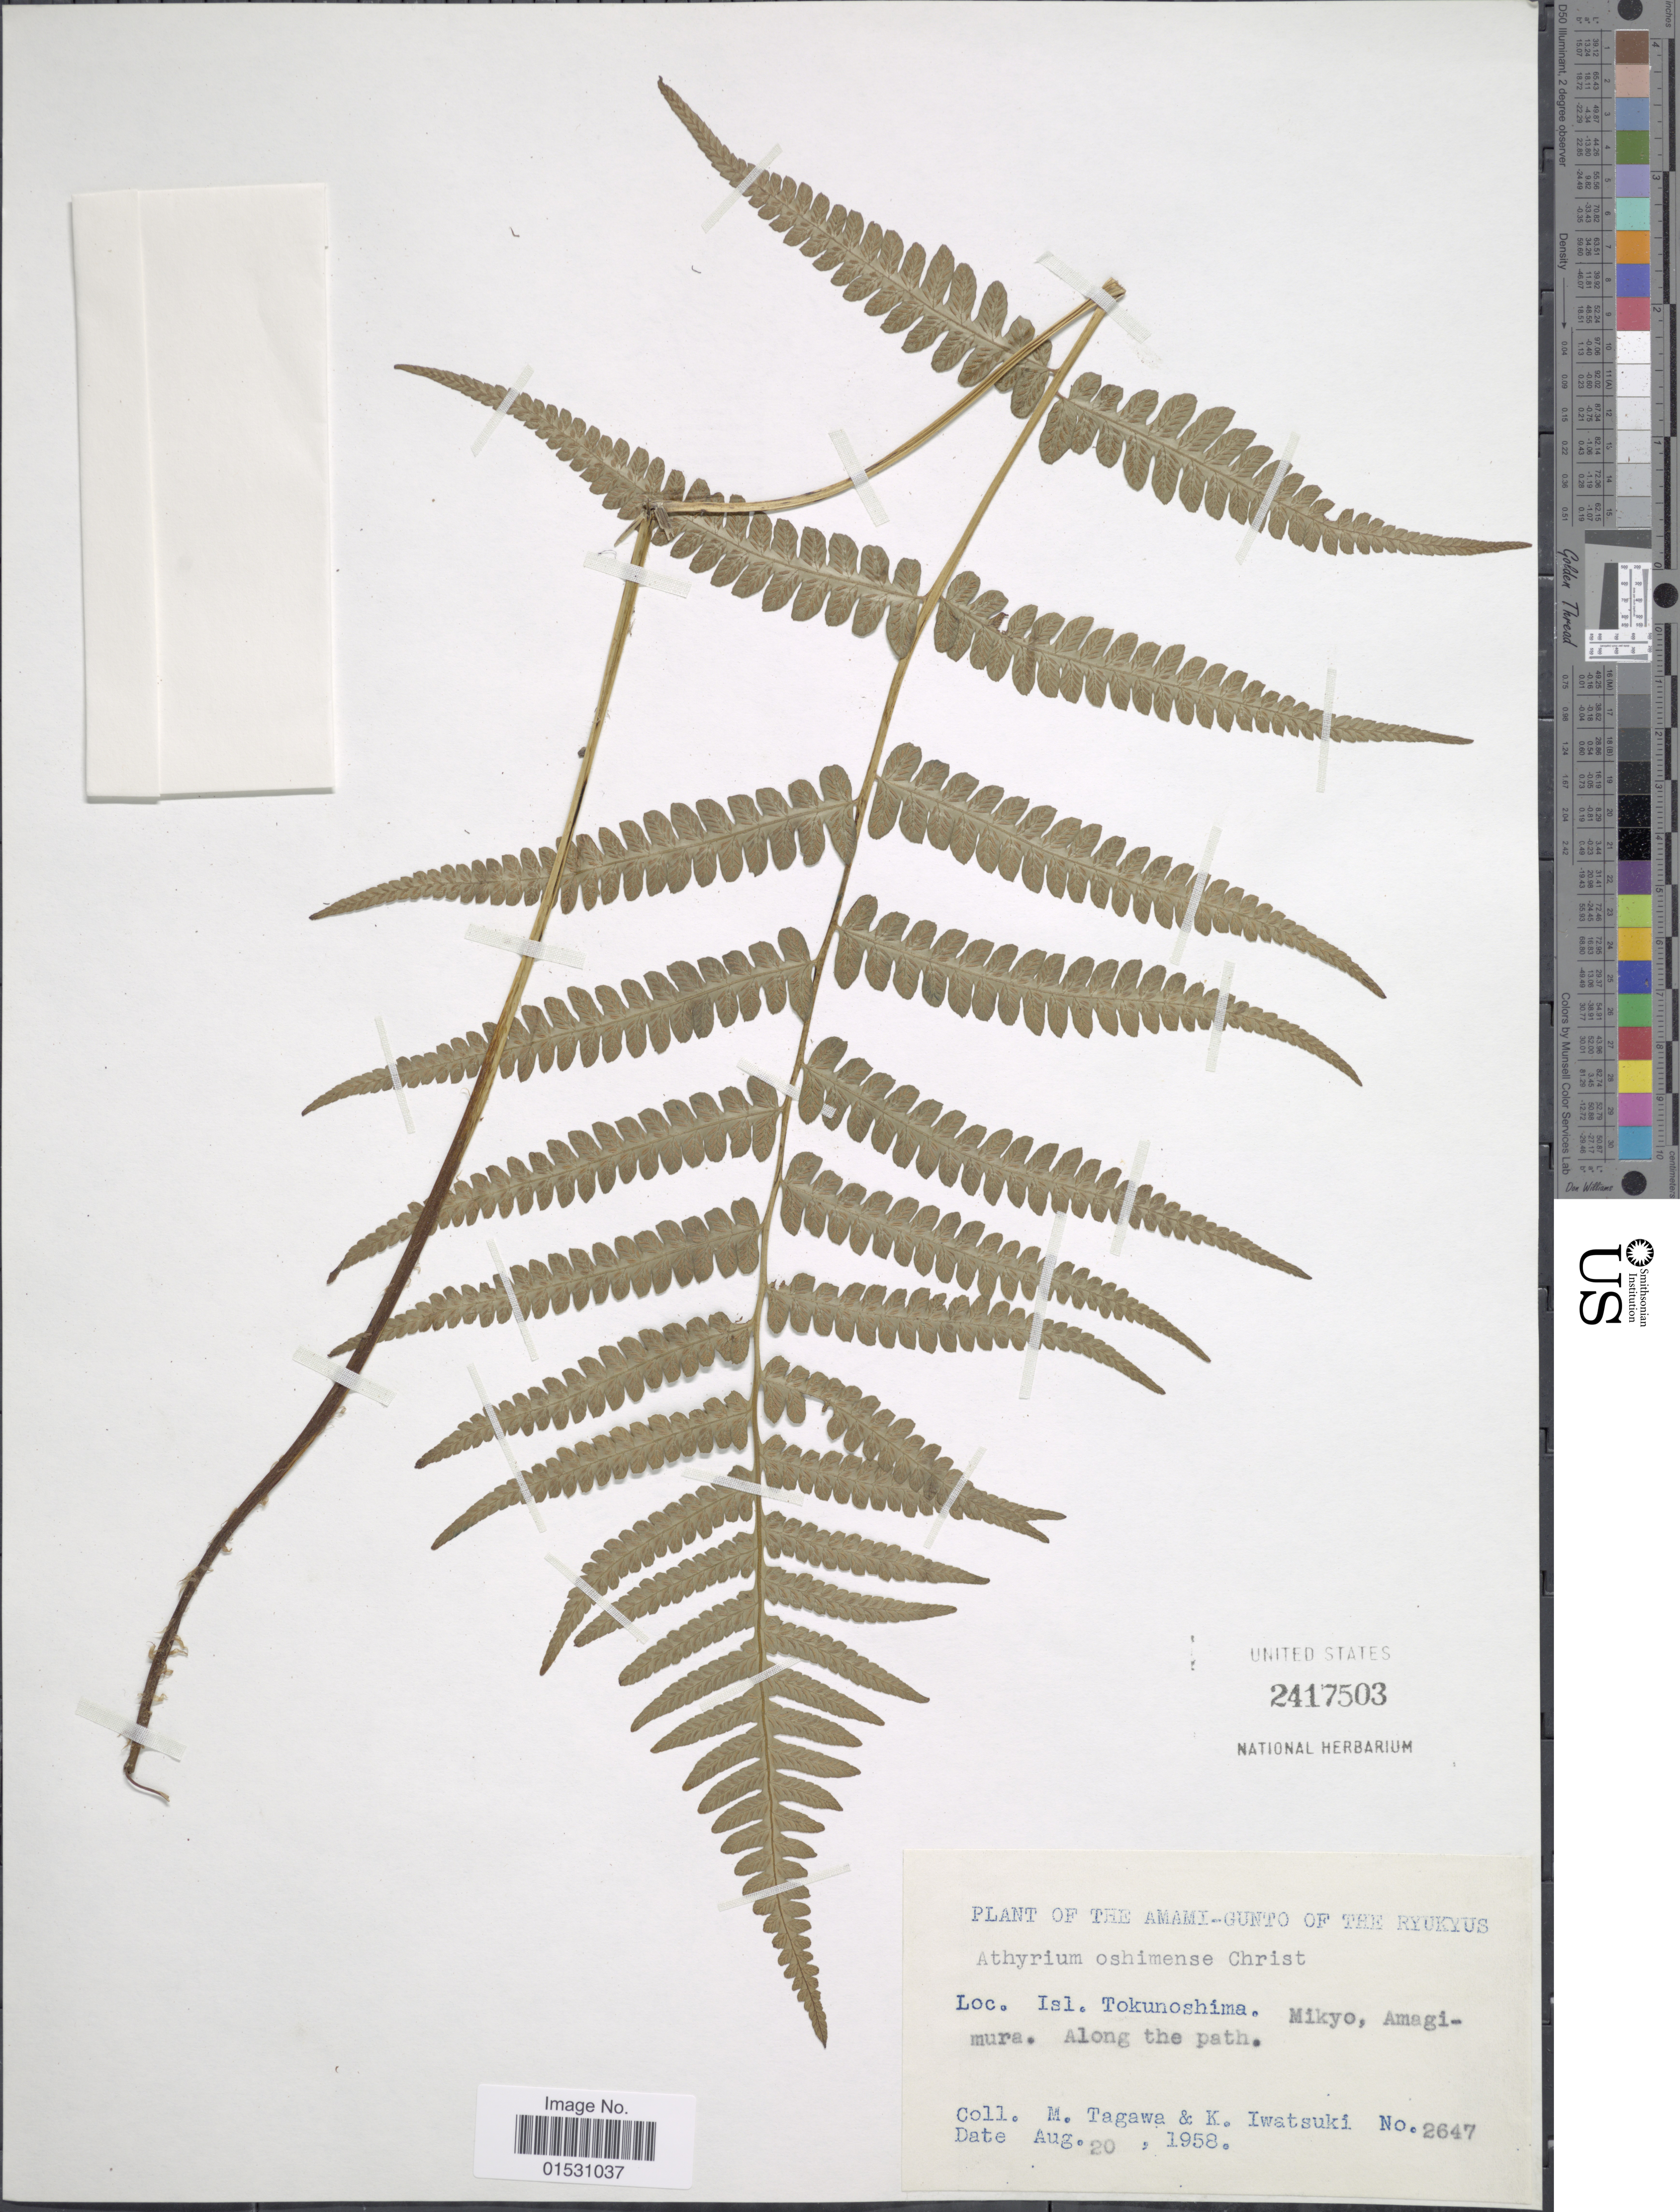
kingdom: Plantae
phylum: Tracheophyta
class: Polypodiopsida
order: Polypodiales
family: Athyriaceae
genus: Athyrium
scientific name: Athyrium oshimense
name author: Christ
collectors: M. Tagawa & K. Iwatsuki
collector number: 2647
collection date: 1958-08-20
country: Japan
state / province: Okinawa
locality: The Amami-Gunto of the Ryukyus. Isl. Tokunoshima. Mikyo, Amgimura. Along the path.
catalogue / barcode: US 2417503